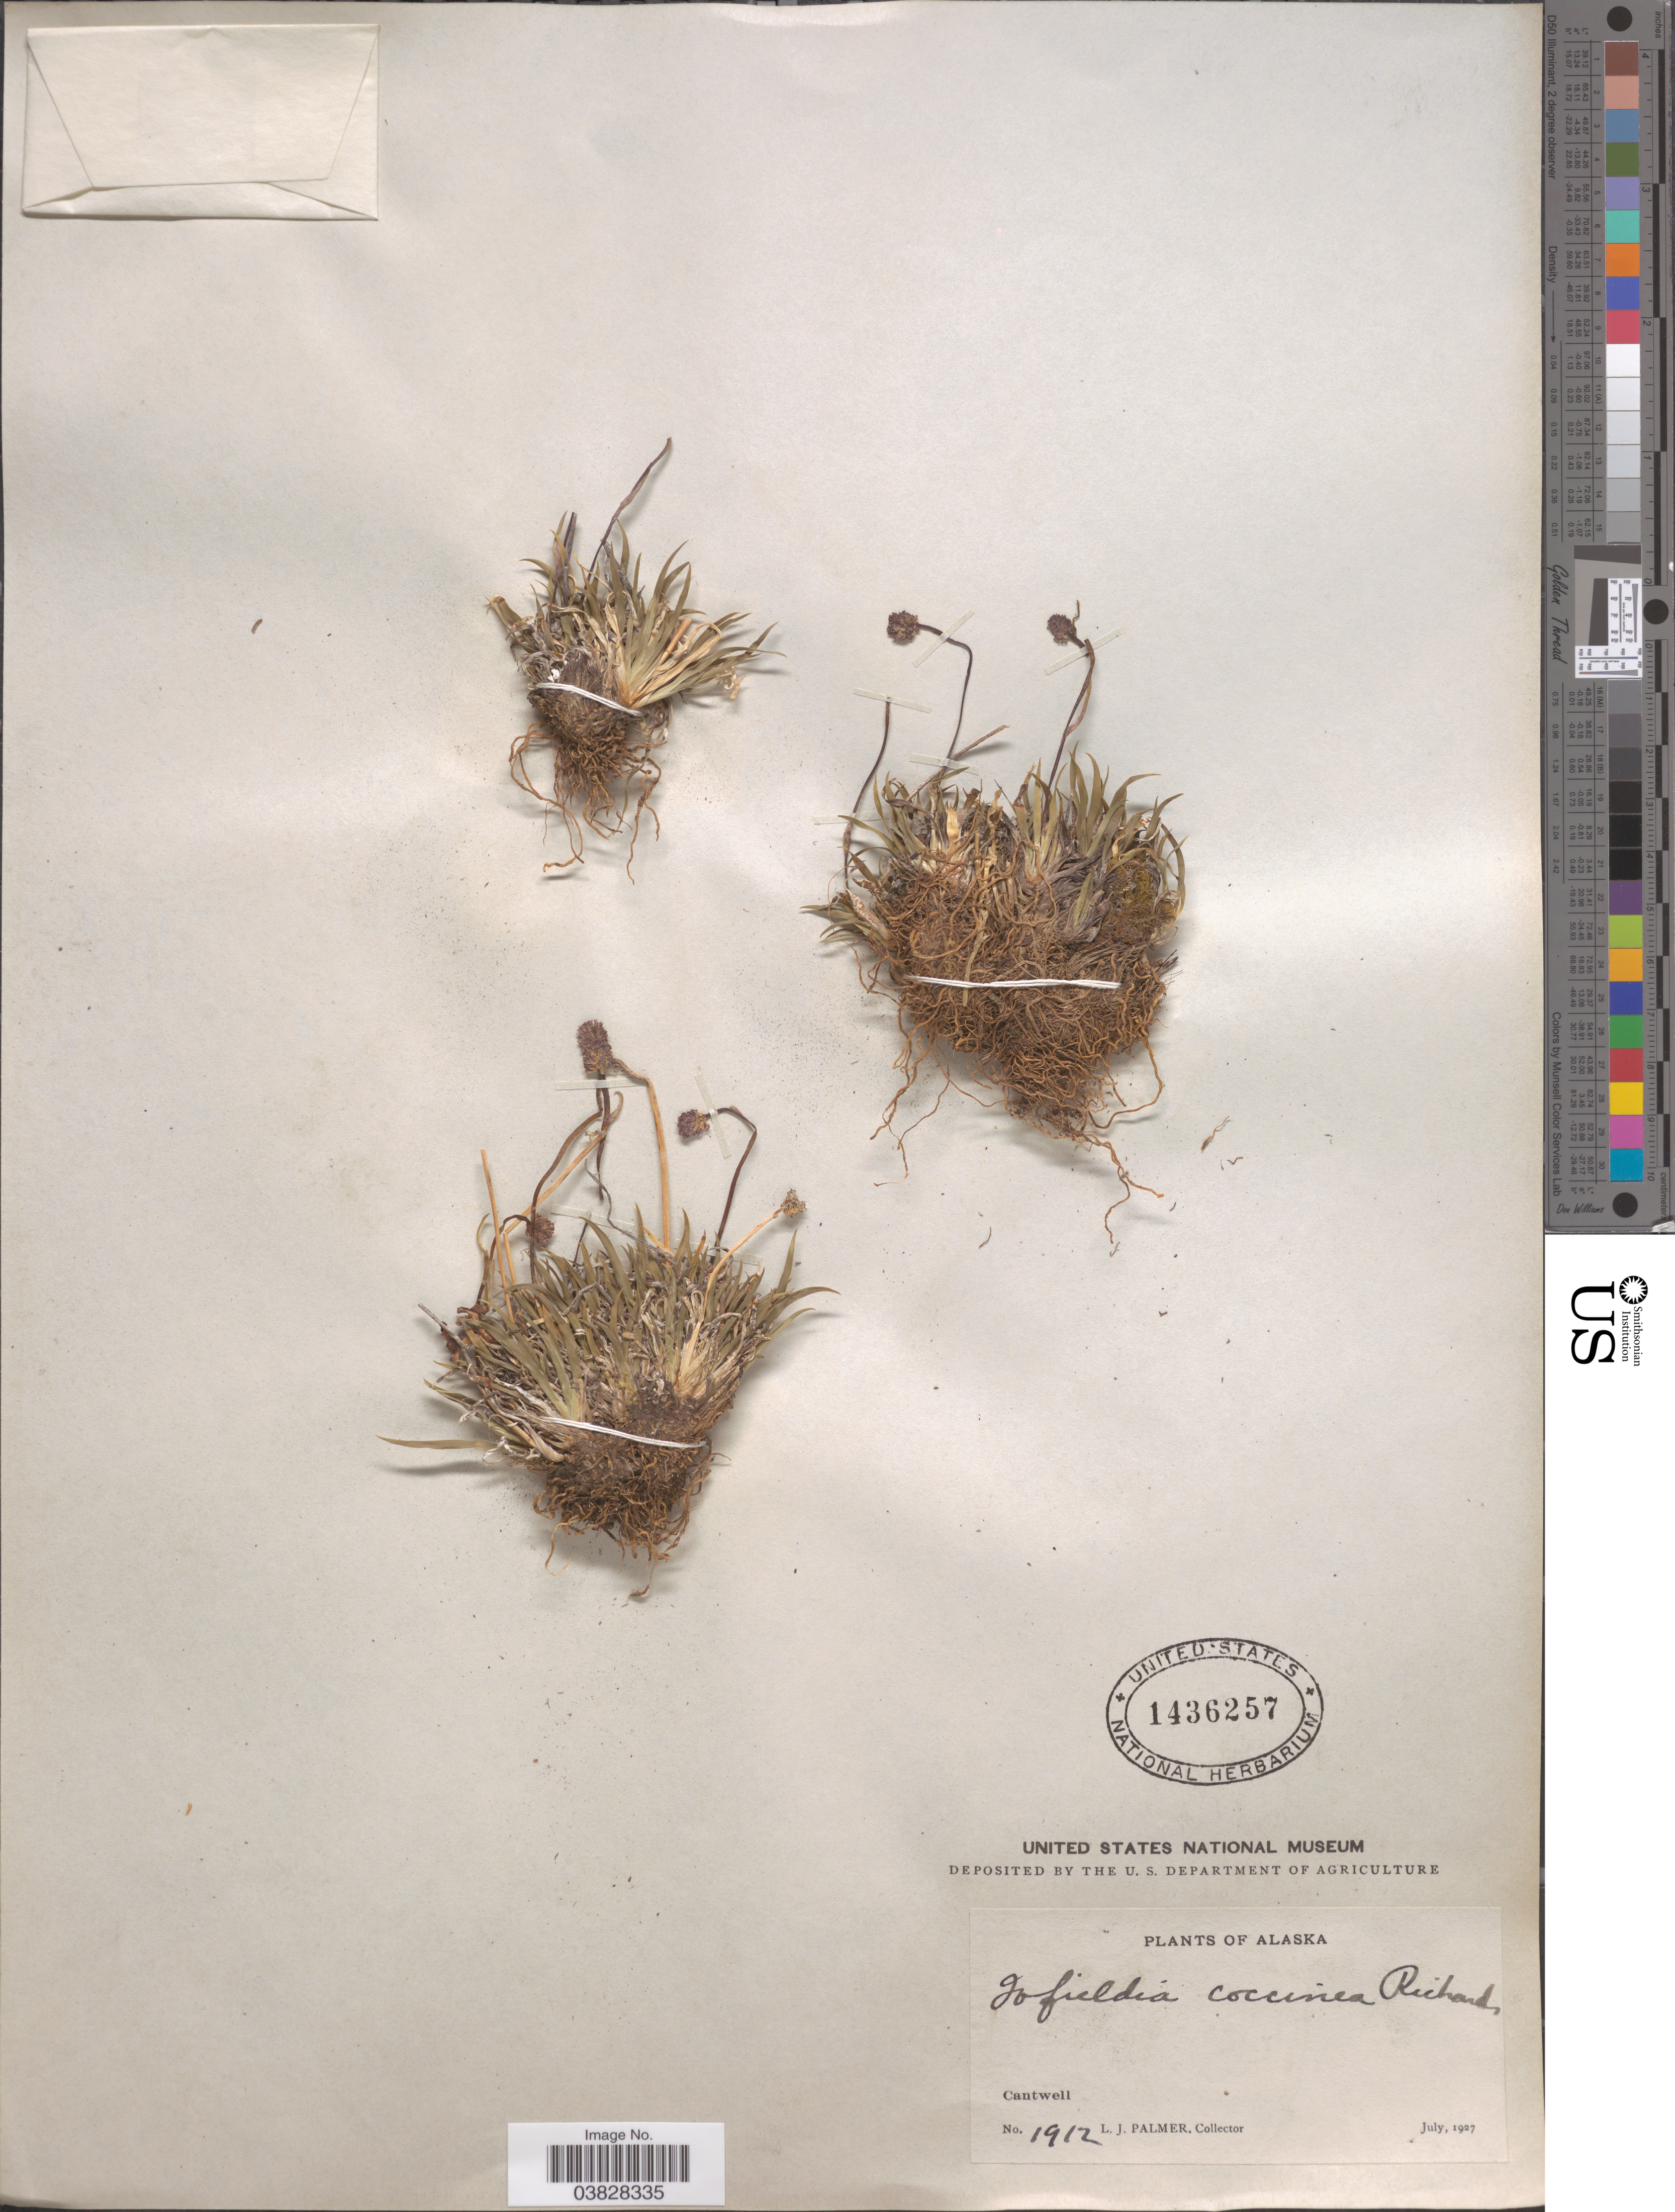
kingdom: Plantae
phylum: Tracheophyta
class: Liliopsida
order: Alismatales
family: Tofieldiaceae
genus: Tofieldia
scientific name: Tofieldia coccinea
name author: Richardson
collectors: L. J. Palmer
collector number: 1912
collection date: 1927-07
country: United States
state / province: Alaska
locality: Cantwell.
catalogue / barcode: US 1436257